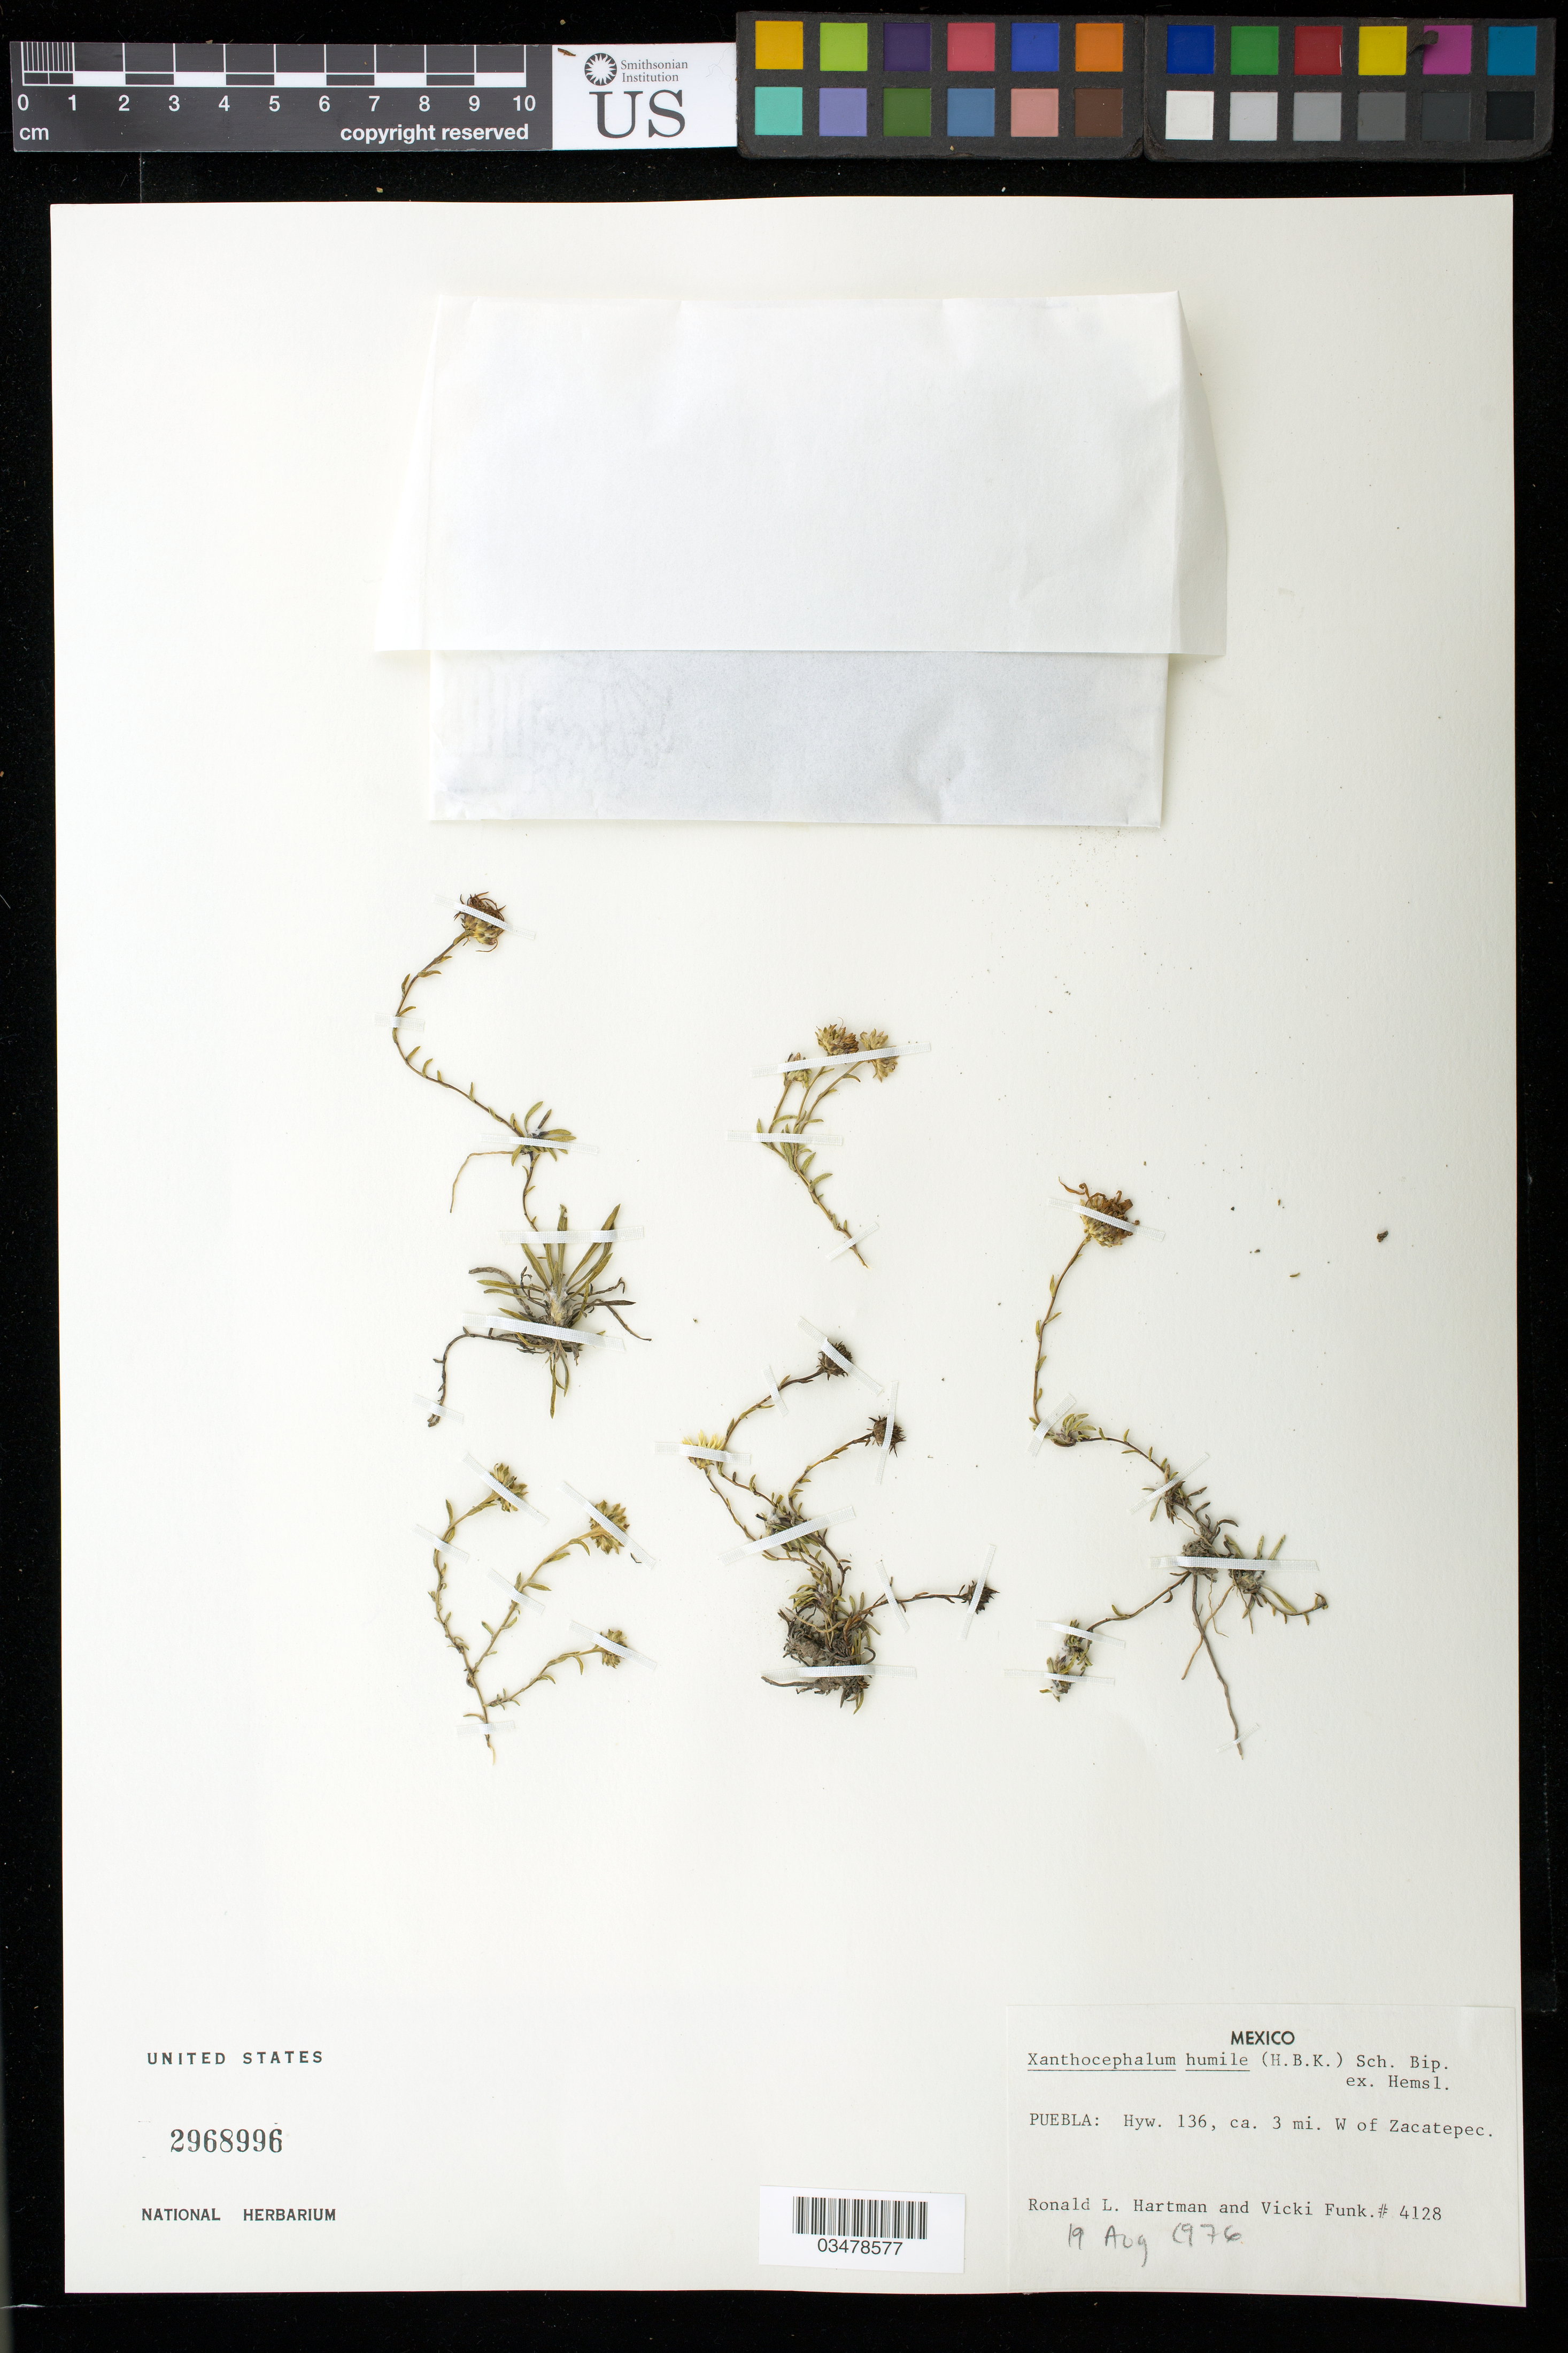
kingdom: Plantae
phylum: Tracheophyta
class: Magnoliopsida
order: Asterales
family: Asteraceae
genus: Xanthocephalum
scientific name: Xanthocephalum humile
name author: (Kunth) Benth. & Hook. f.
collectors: R. L. Hartman & V. Funk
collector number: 4128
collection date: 1976-08-19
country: Mexico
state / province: Puebla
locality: Hwy. 136, ca. 3 mi W of Zacatepec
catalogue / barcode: US 2968996